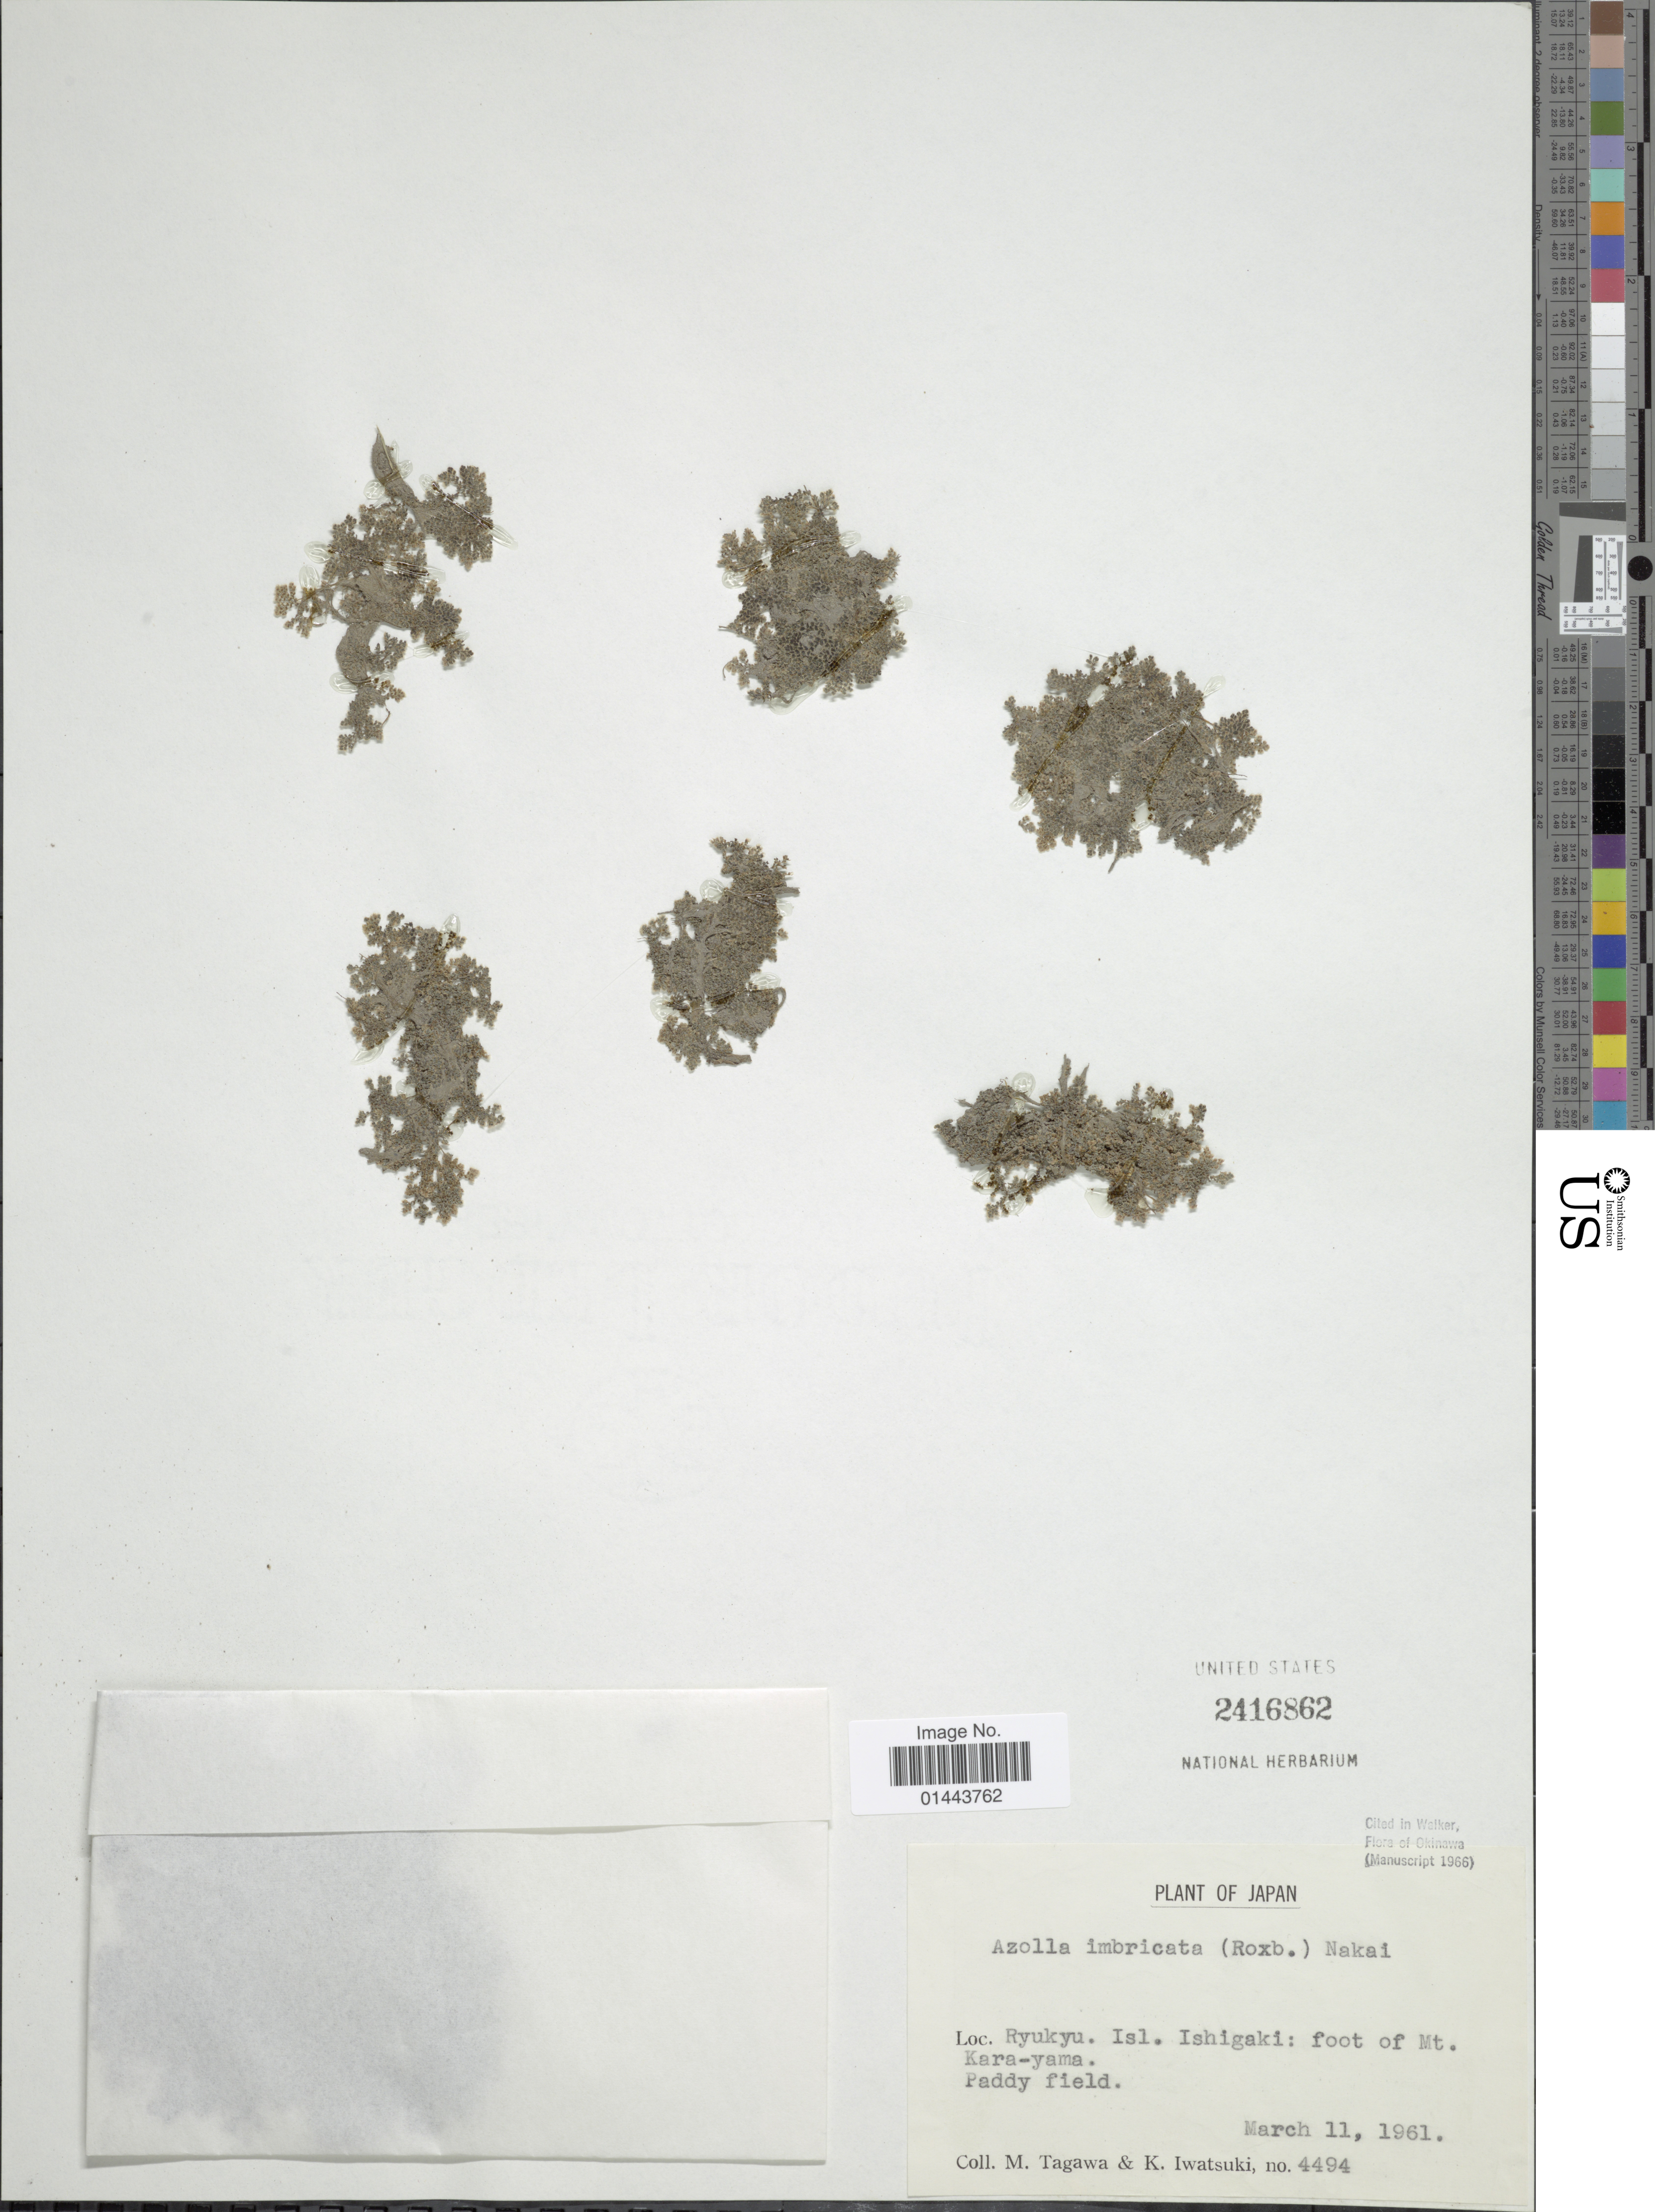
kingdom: Plantae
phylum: Tracheophyta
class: Polypodiopsida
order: Salviniales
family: Salviniaceae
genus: Azolla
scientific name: Azolla imbricata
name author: (Roxb.) Nakai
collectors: M. Tagawa & K. Iwatsuki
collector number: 4494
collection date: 1961-03-11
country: Japan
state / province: Okinawa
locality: Ryukyu, Isl. Ishigaki: foot of Mt. Kara-yama, paddy field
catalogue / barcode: US 2416862